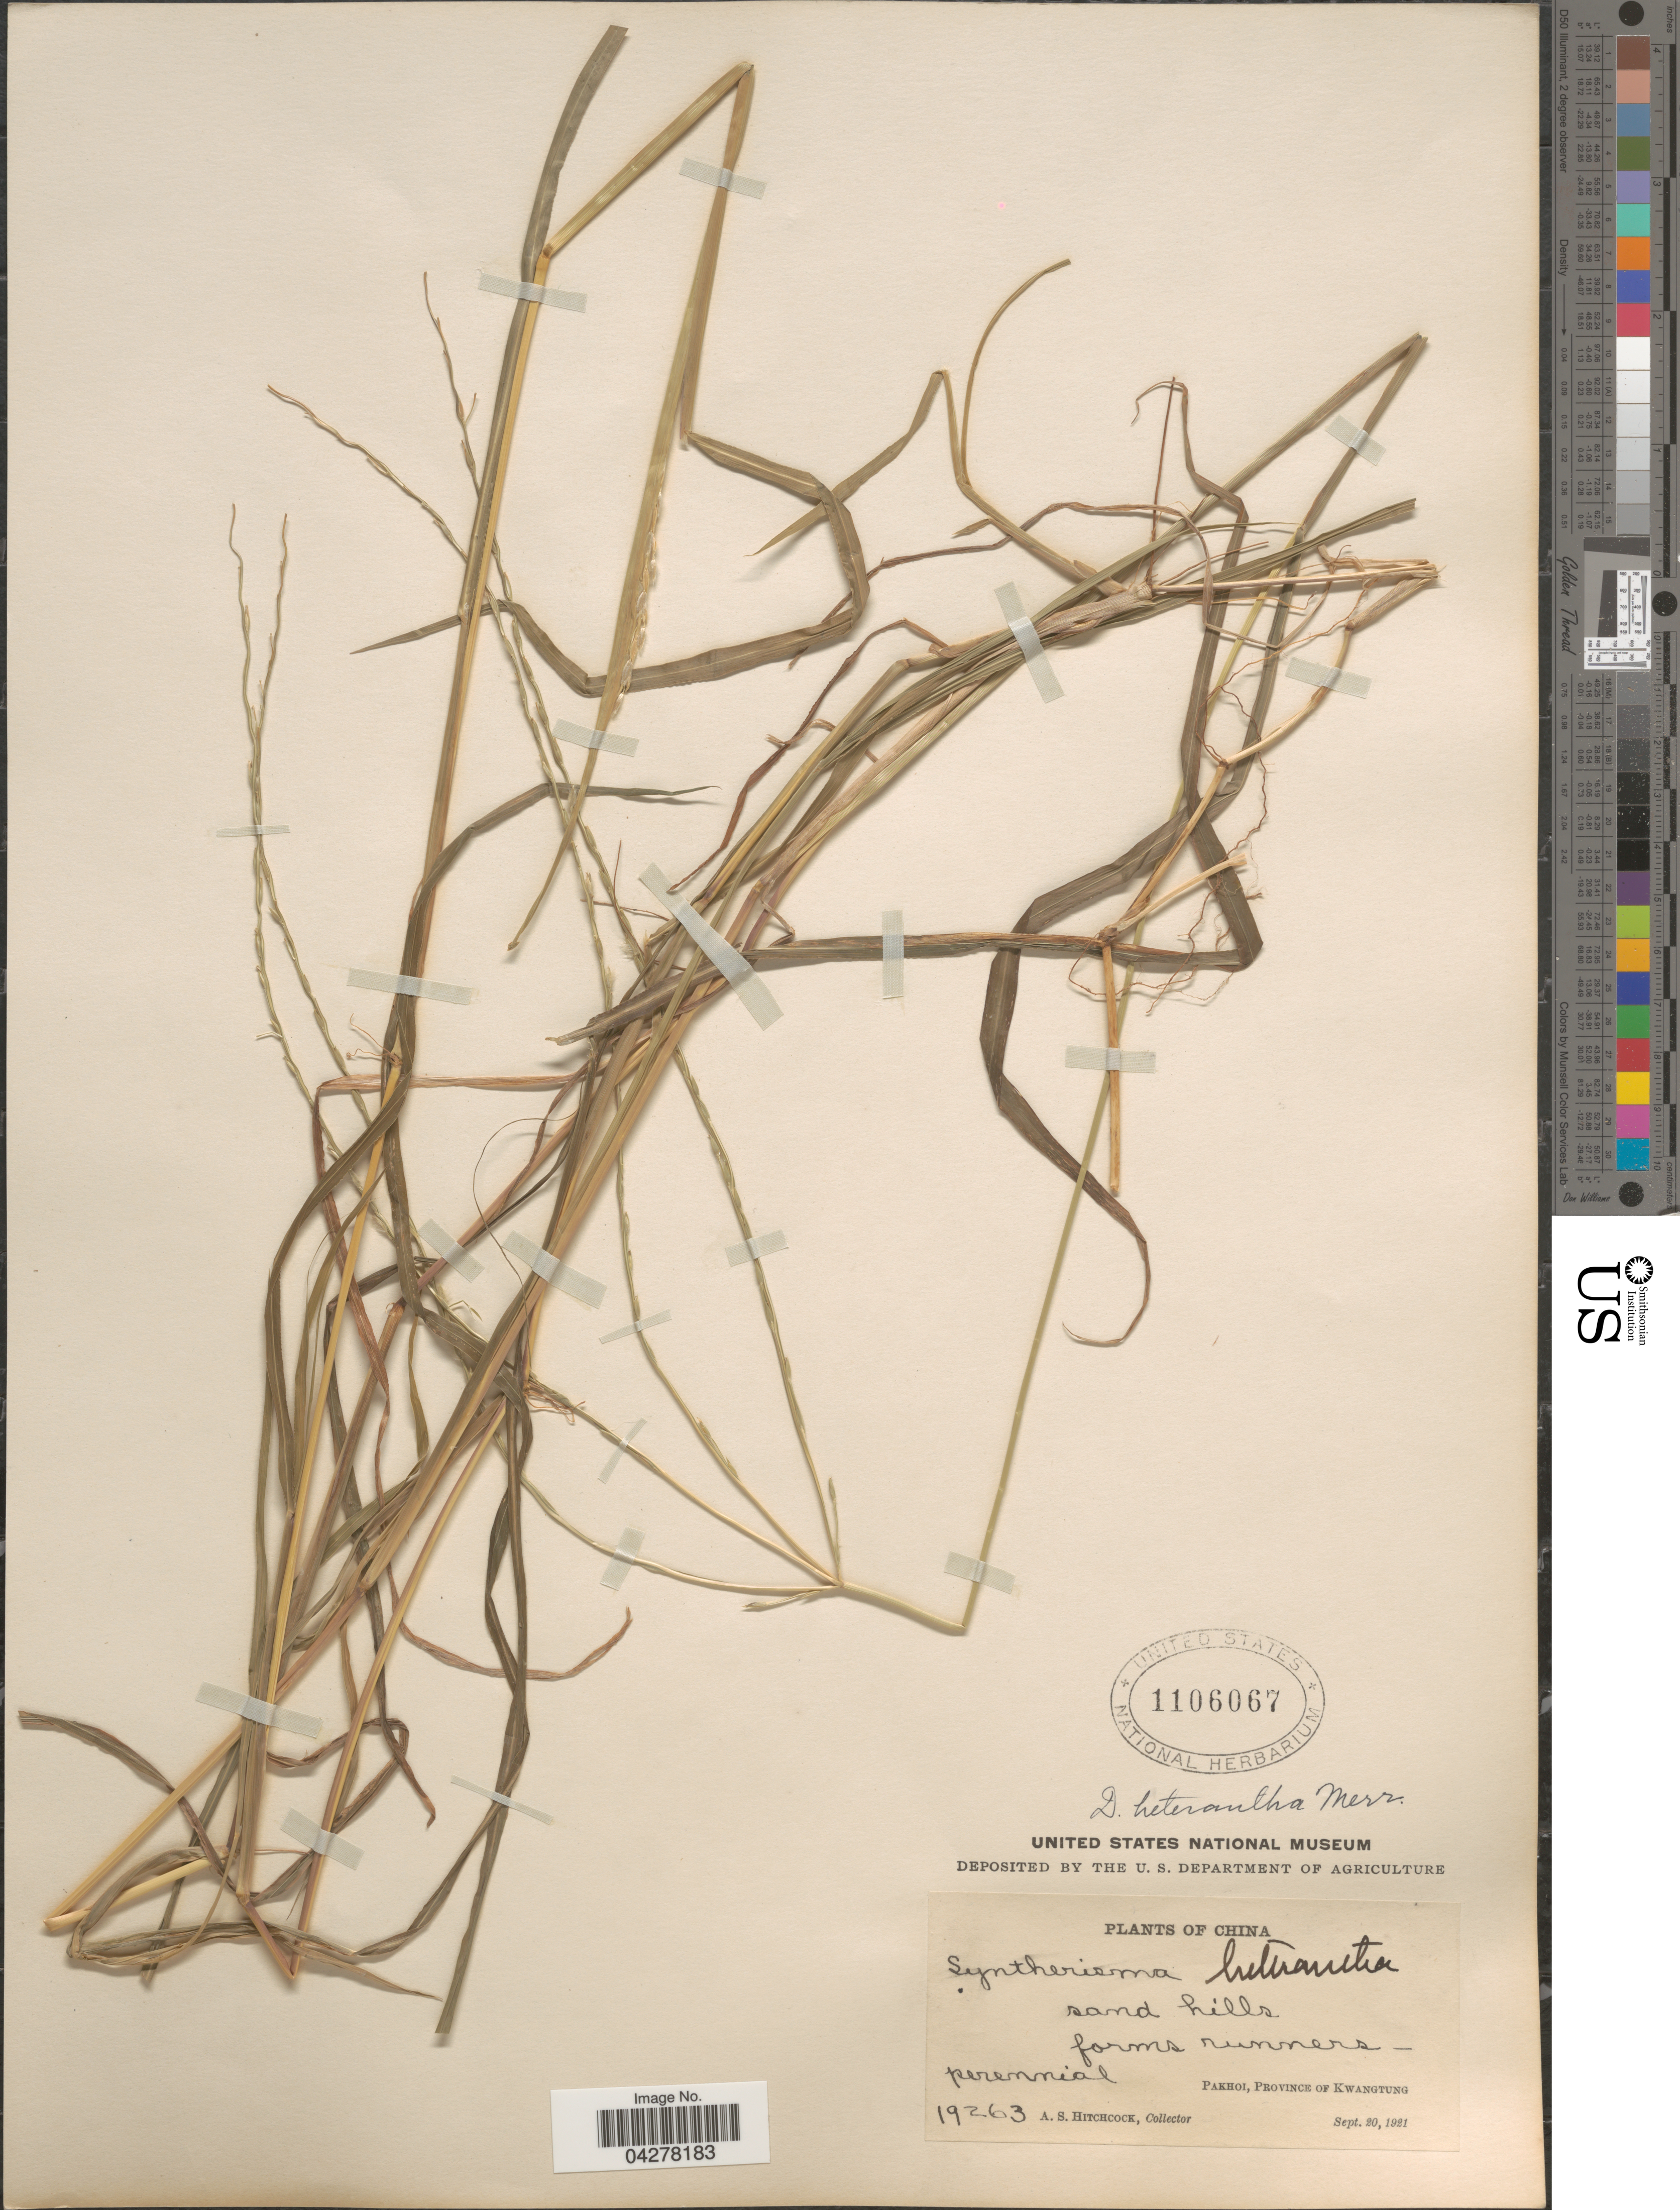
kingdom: Plantae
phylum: Tracheophyta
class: Liliopsida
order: Poales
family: Poaceae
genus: Digitaria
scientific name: Digitaria heterantha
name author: (Hook. f.) Merr.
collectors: A. S. Hitchcock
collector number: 19263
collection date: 1921-09-20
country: China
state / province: Guangdong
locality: Sand hills forms runners - perennial. Pakhoi, Province of Kwangtung.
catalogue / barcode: US 1106067